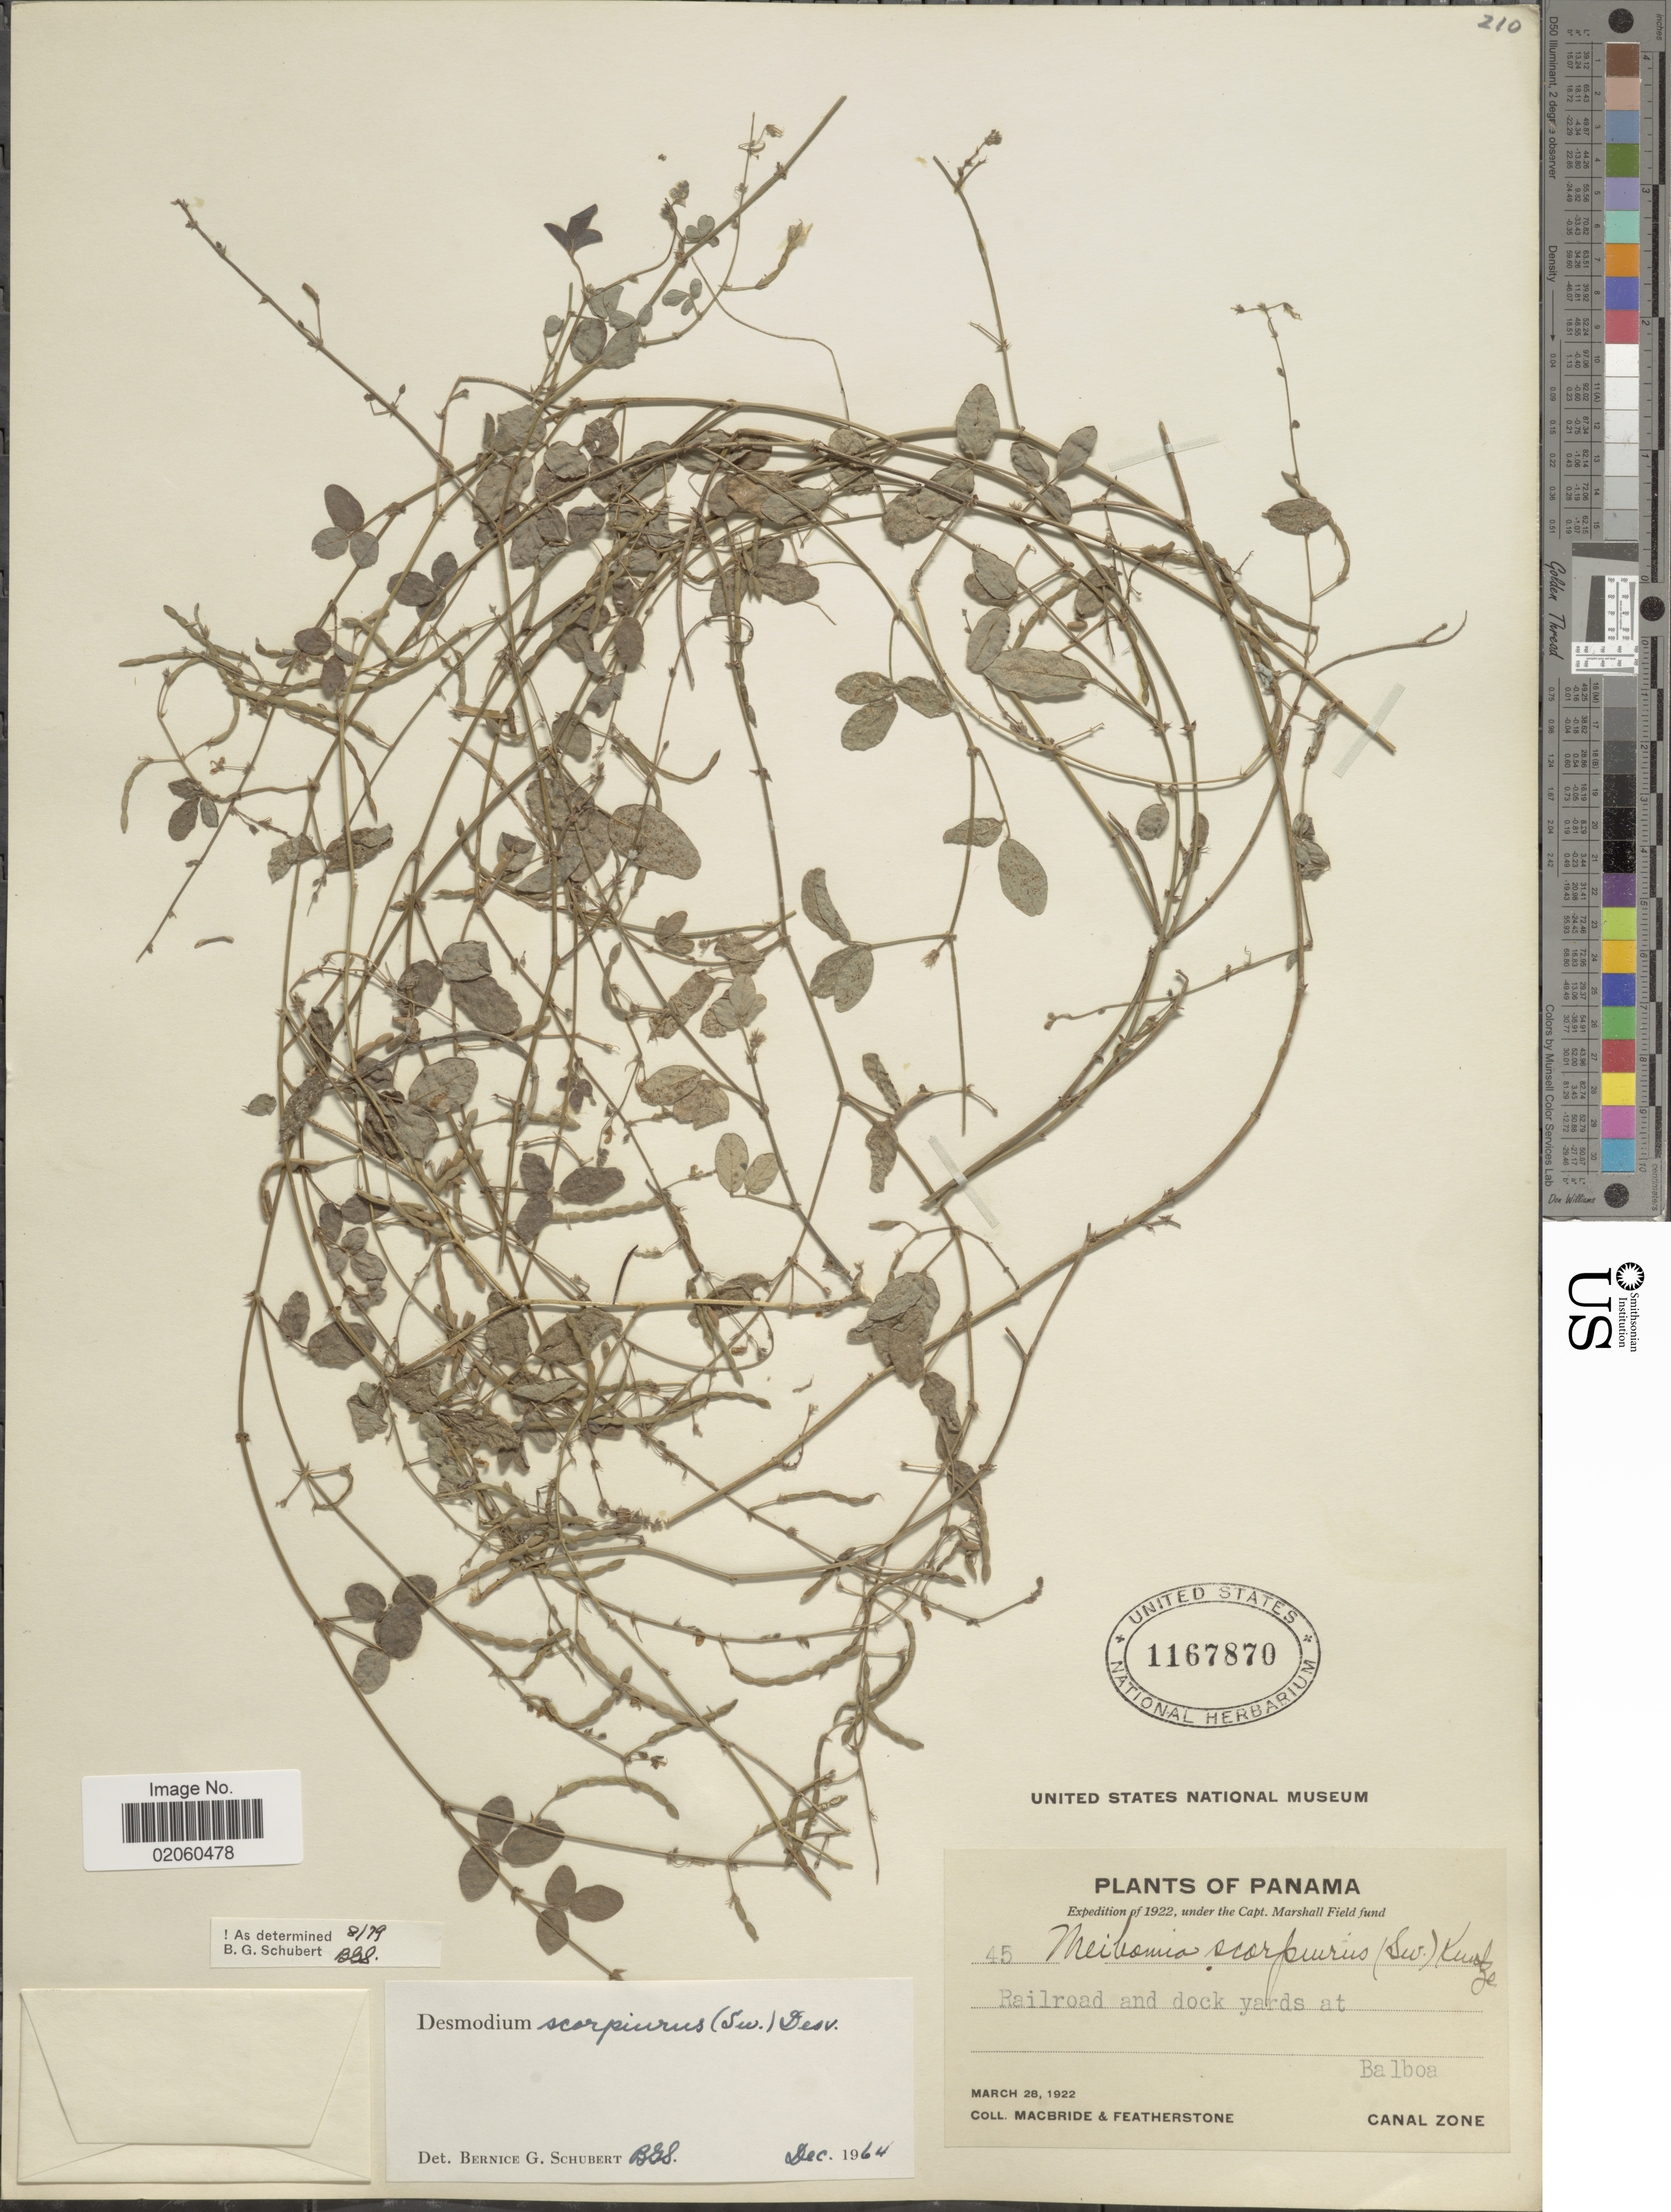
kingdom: Plantae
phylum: Tracheophyta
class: Magnoliopsida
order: Fabales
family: Fabaceae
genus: Desmodium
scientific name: Desmodium scorpiurus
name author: (Sw.) Desv. ex DC.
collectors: Macbride, -- & -. Featherstone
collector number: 45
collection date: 1922-03-28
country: Panama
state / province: Colón / Panamá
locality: Balboa, Canal Zone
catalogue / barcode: US 1167870